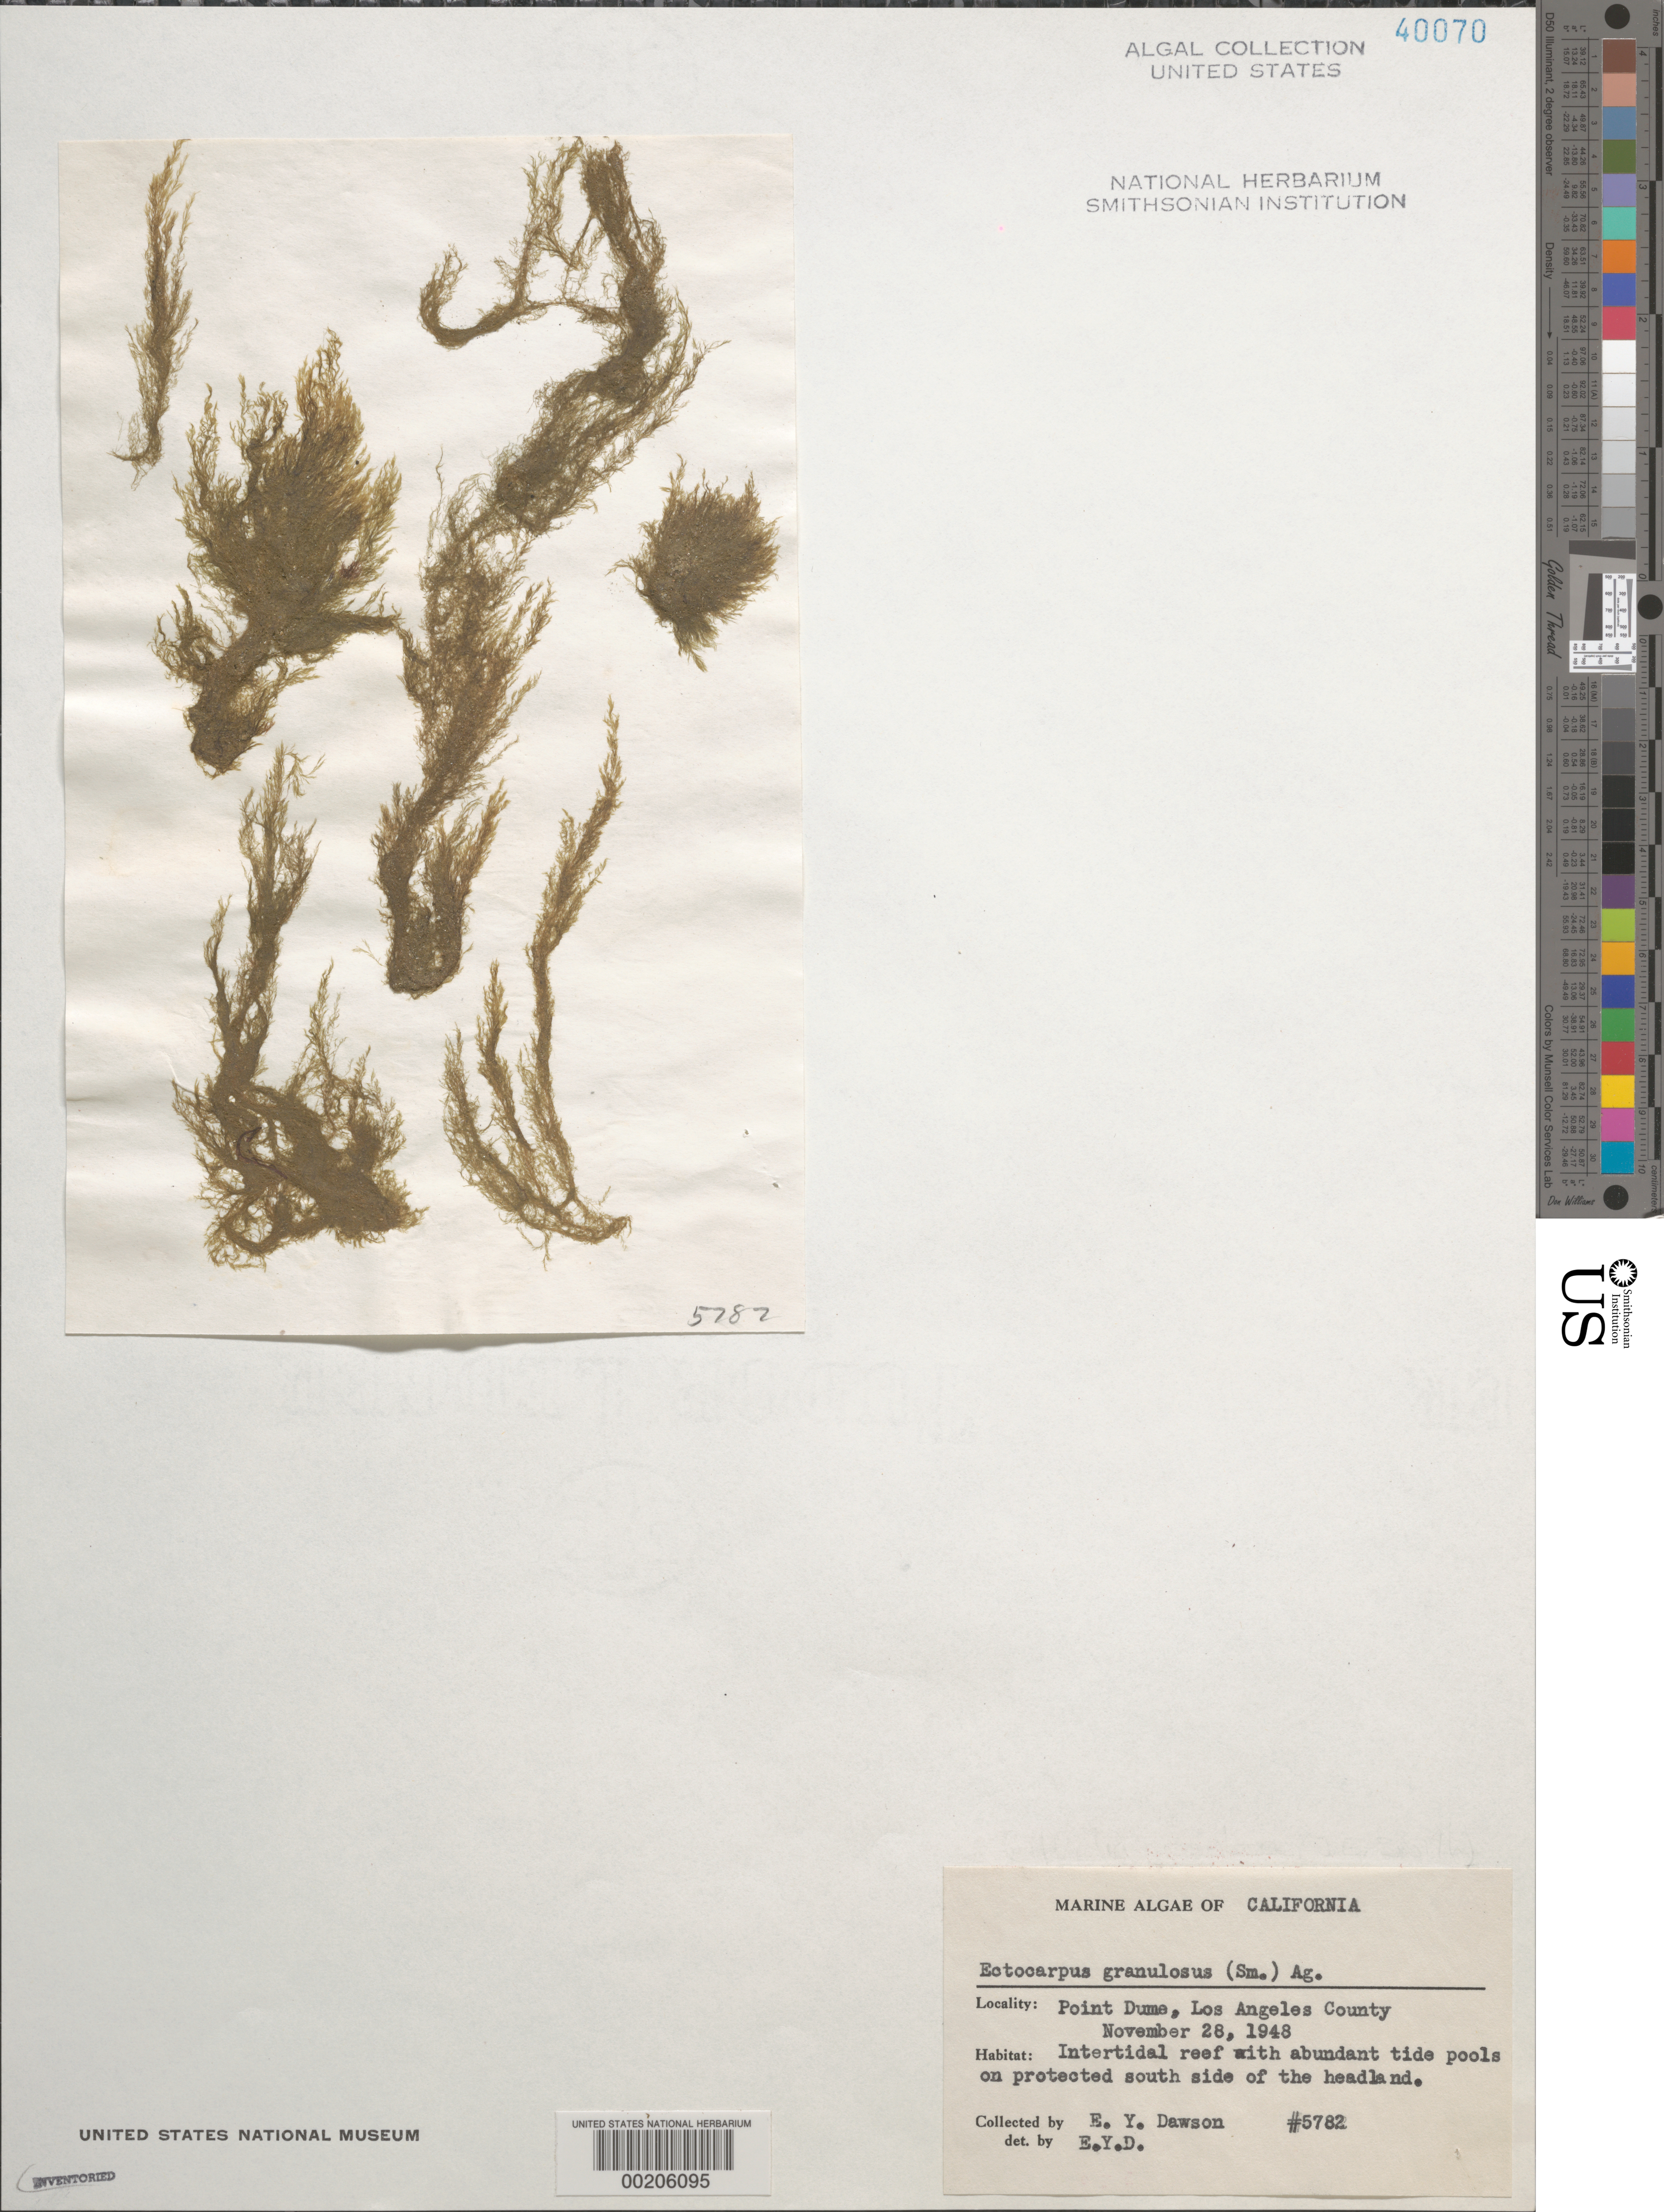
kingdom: Chromista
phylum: Ochrophyta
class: Phaeophyceae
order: Ectocarpales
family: Acinetosporaceae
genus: Hincksia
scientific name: Hincksia granulosa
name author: (Sm.) P.C. Silva in P.C. Silva et al.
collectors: E. Y. Dawson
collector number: EYD 5782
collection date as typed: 28 Nov 1948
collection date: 1948-11-28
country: United States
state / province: California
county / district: Los Angeles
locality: Point Dume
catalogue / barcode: US 40070